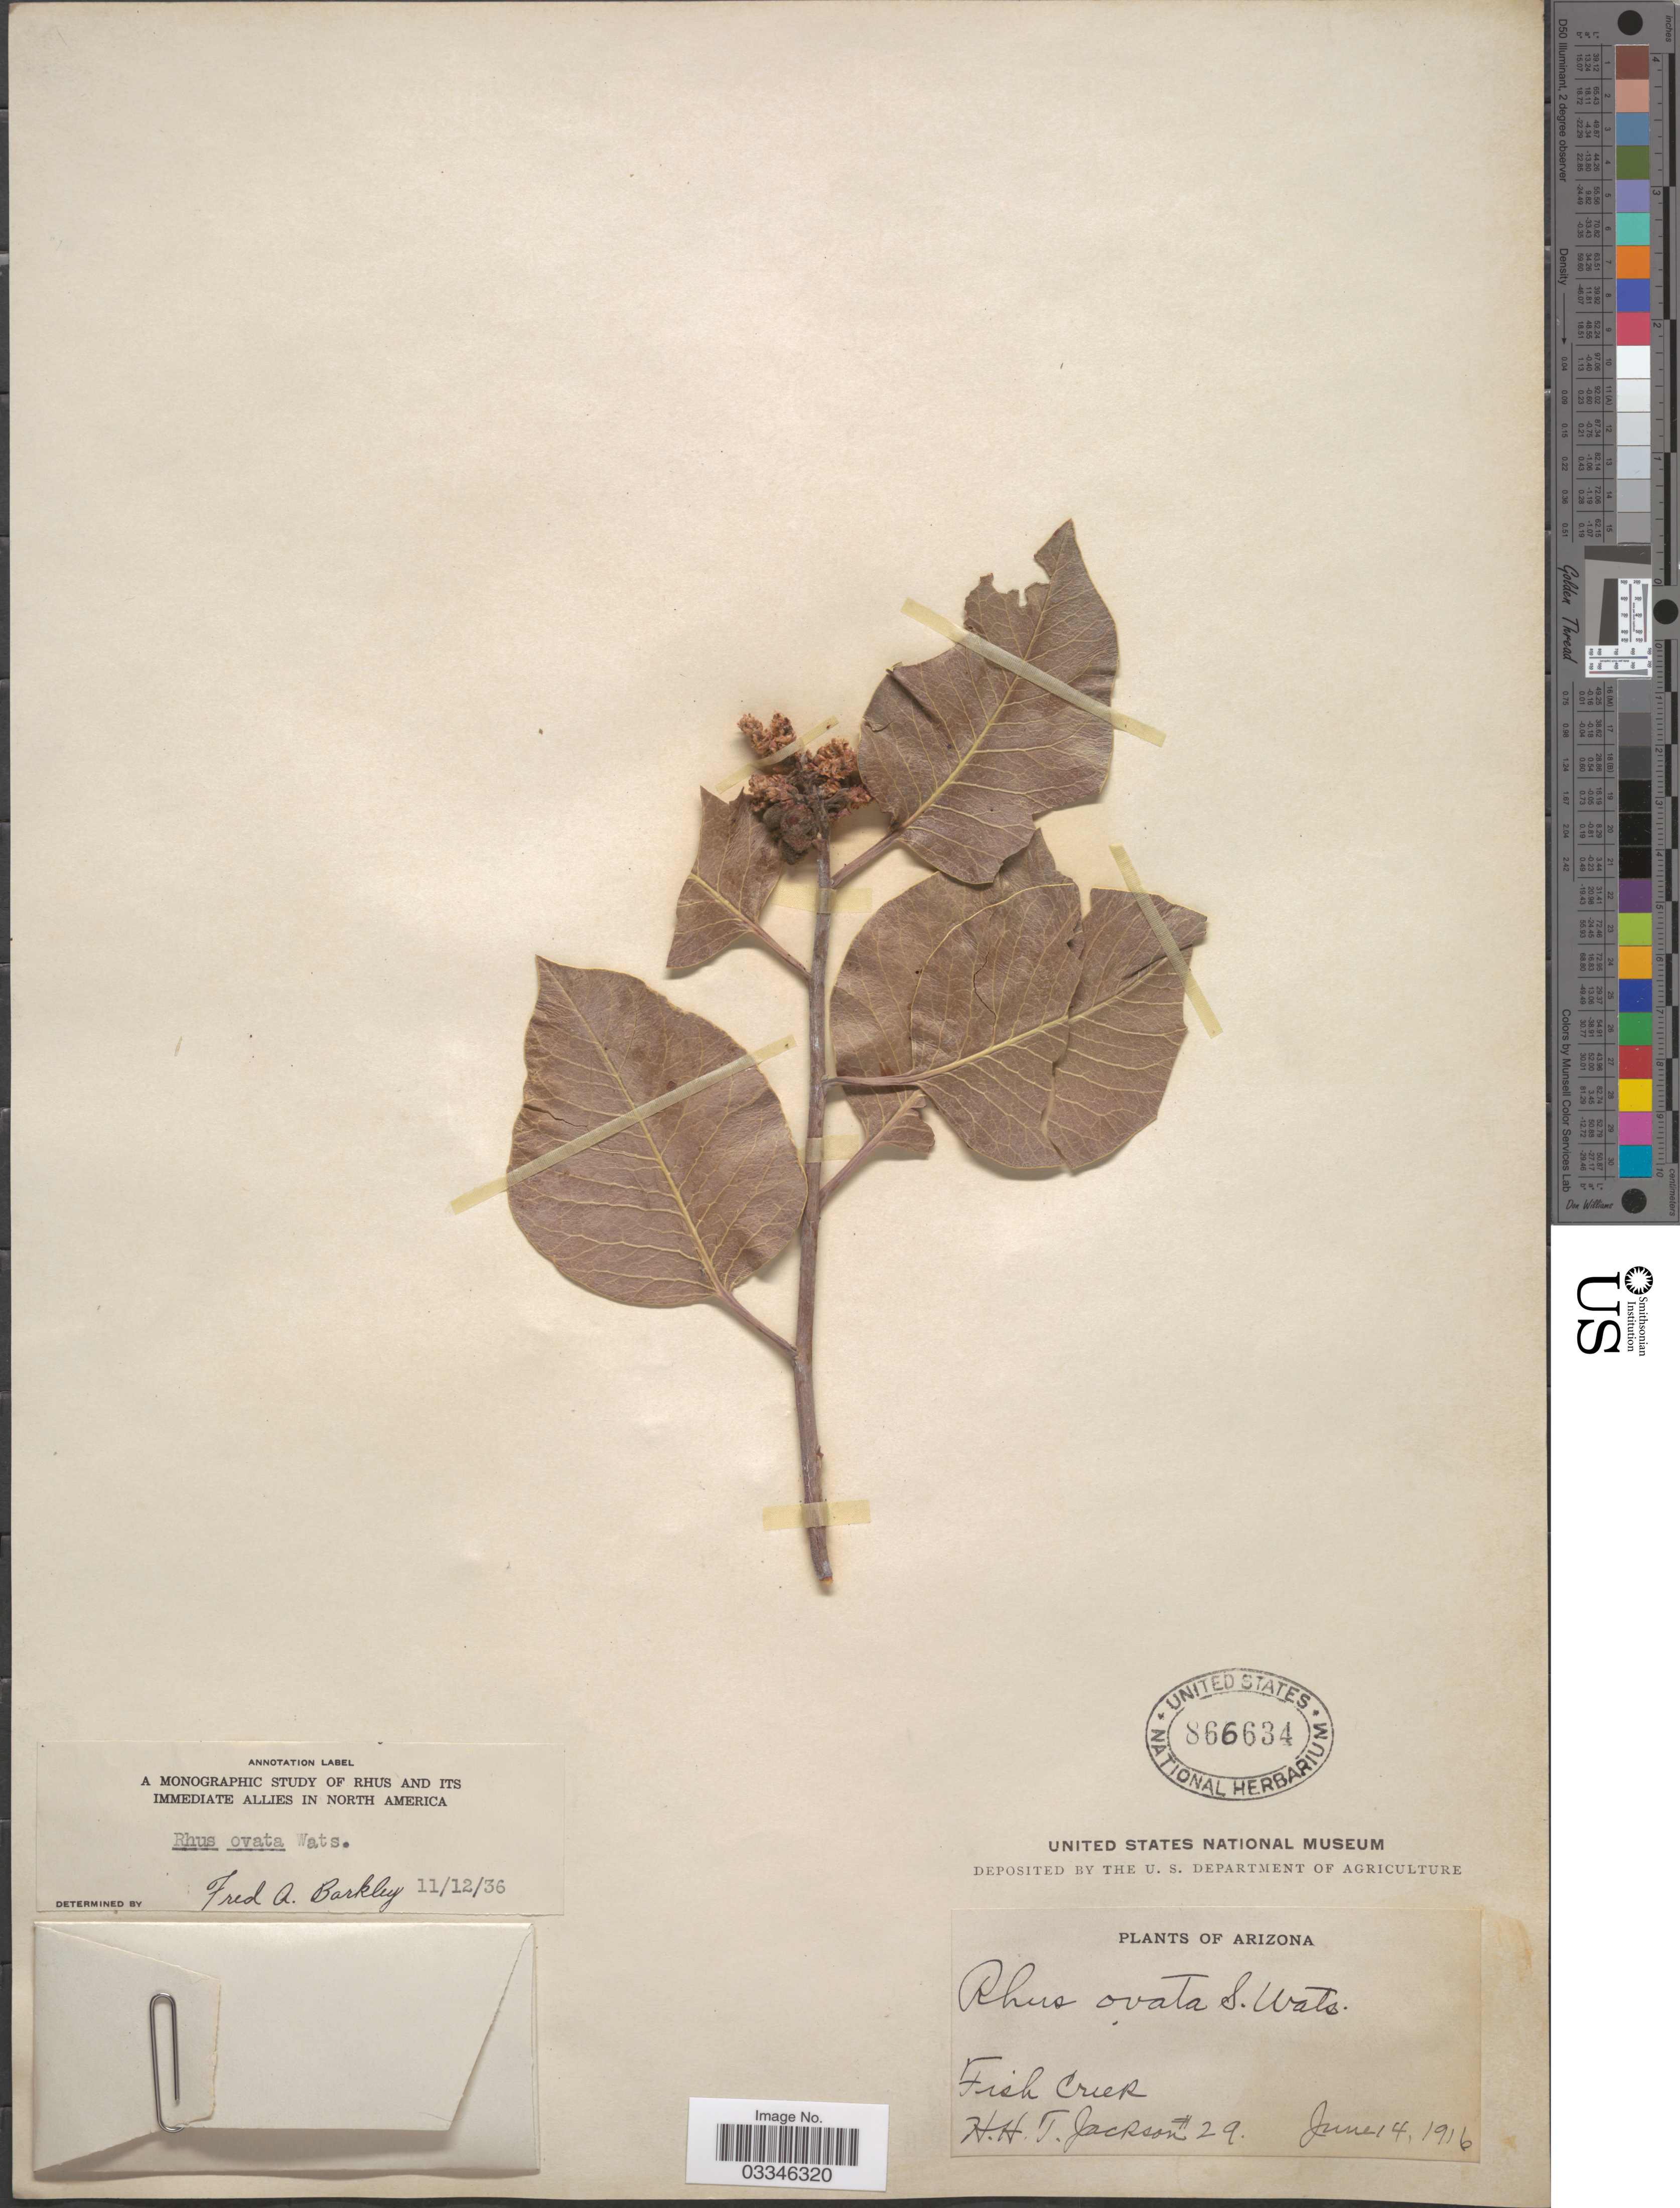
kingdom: Plantae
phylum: Tracheophyta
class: Magnoliopsida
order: Sapindales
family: Anacardiaceae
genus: Rhus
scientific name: Rhus ovata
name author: S. Watson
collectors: H. Jackson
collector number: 29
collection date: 1916-06-14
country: United States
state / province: Arizona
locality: Fish Creek.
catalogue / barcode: US 866634